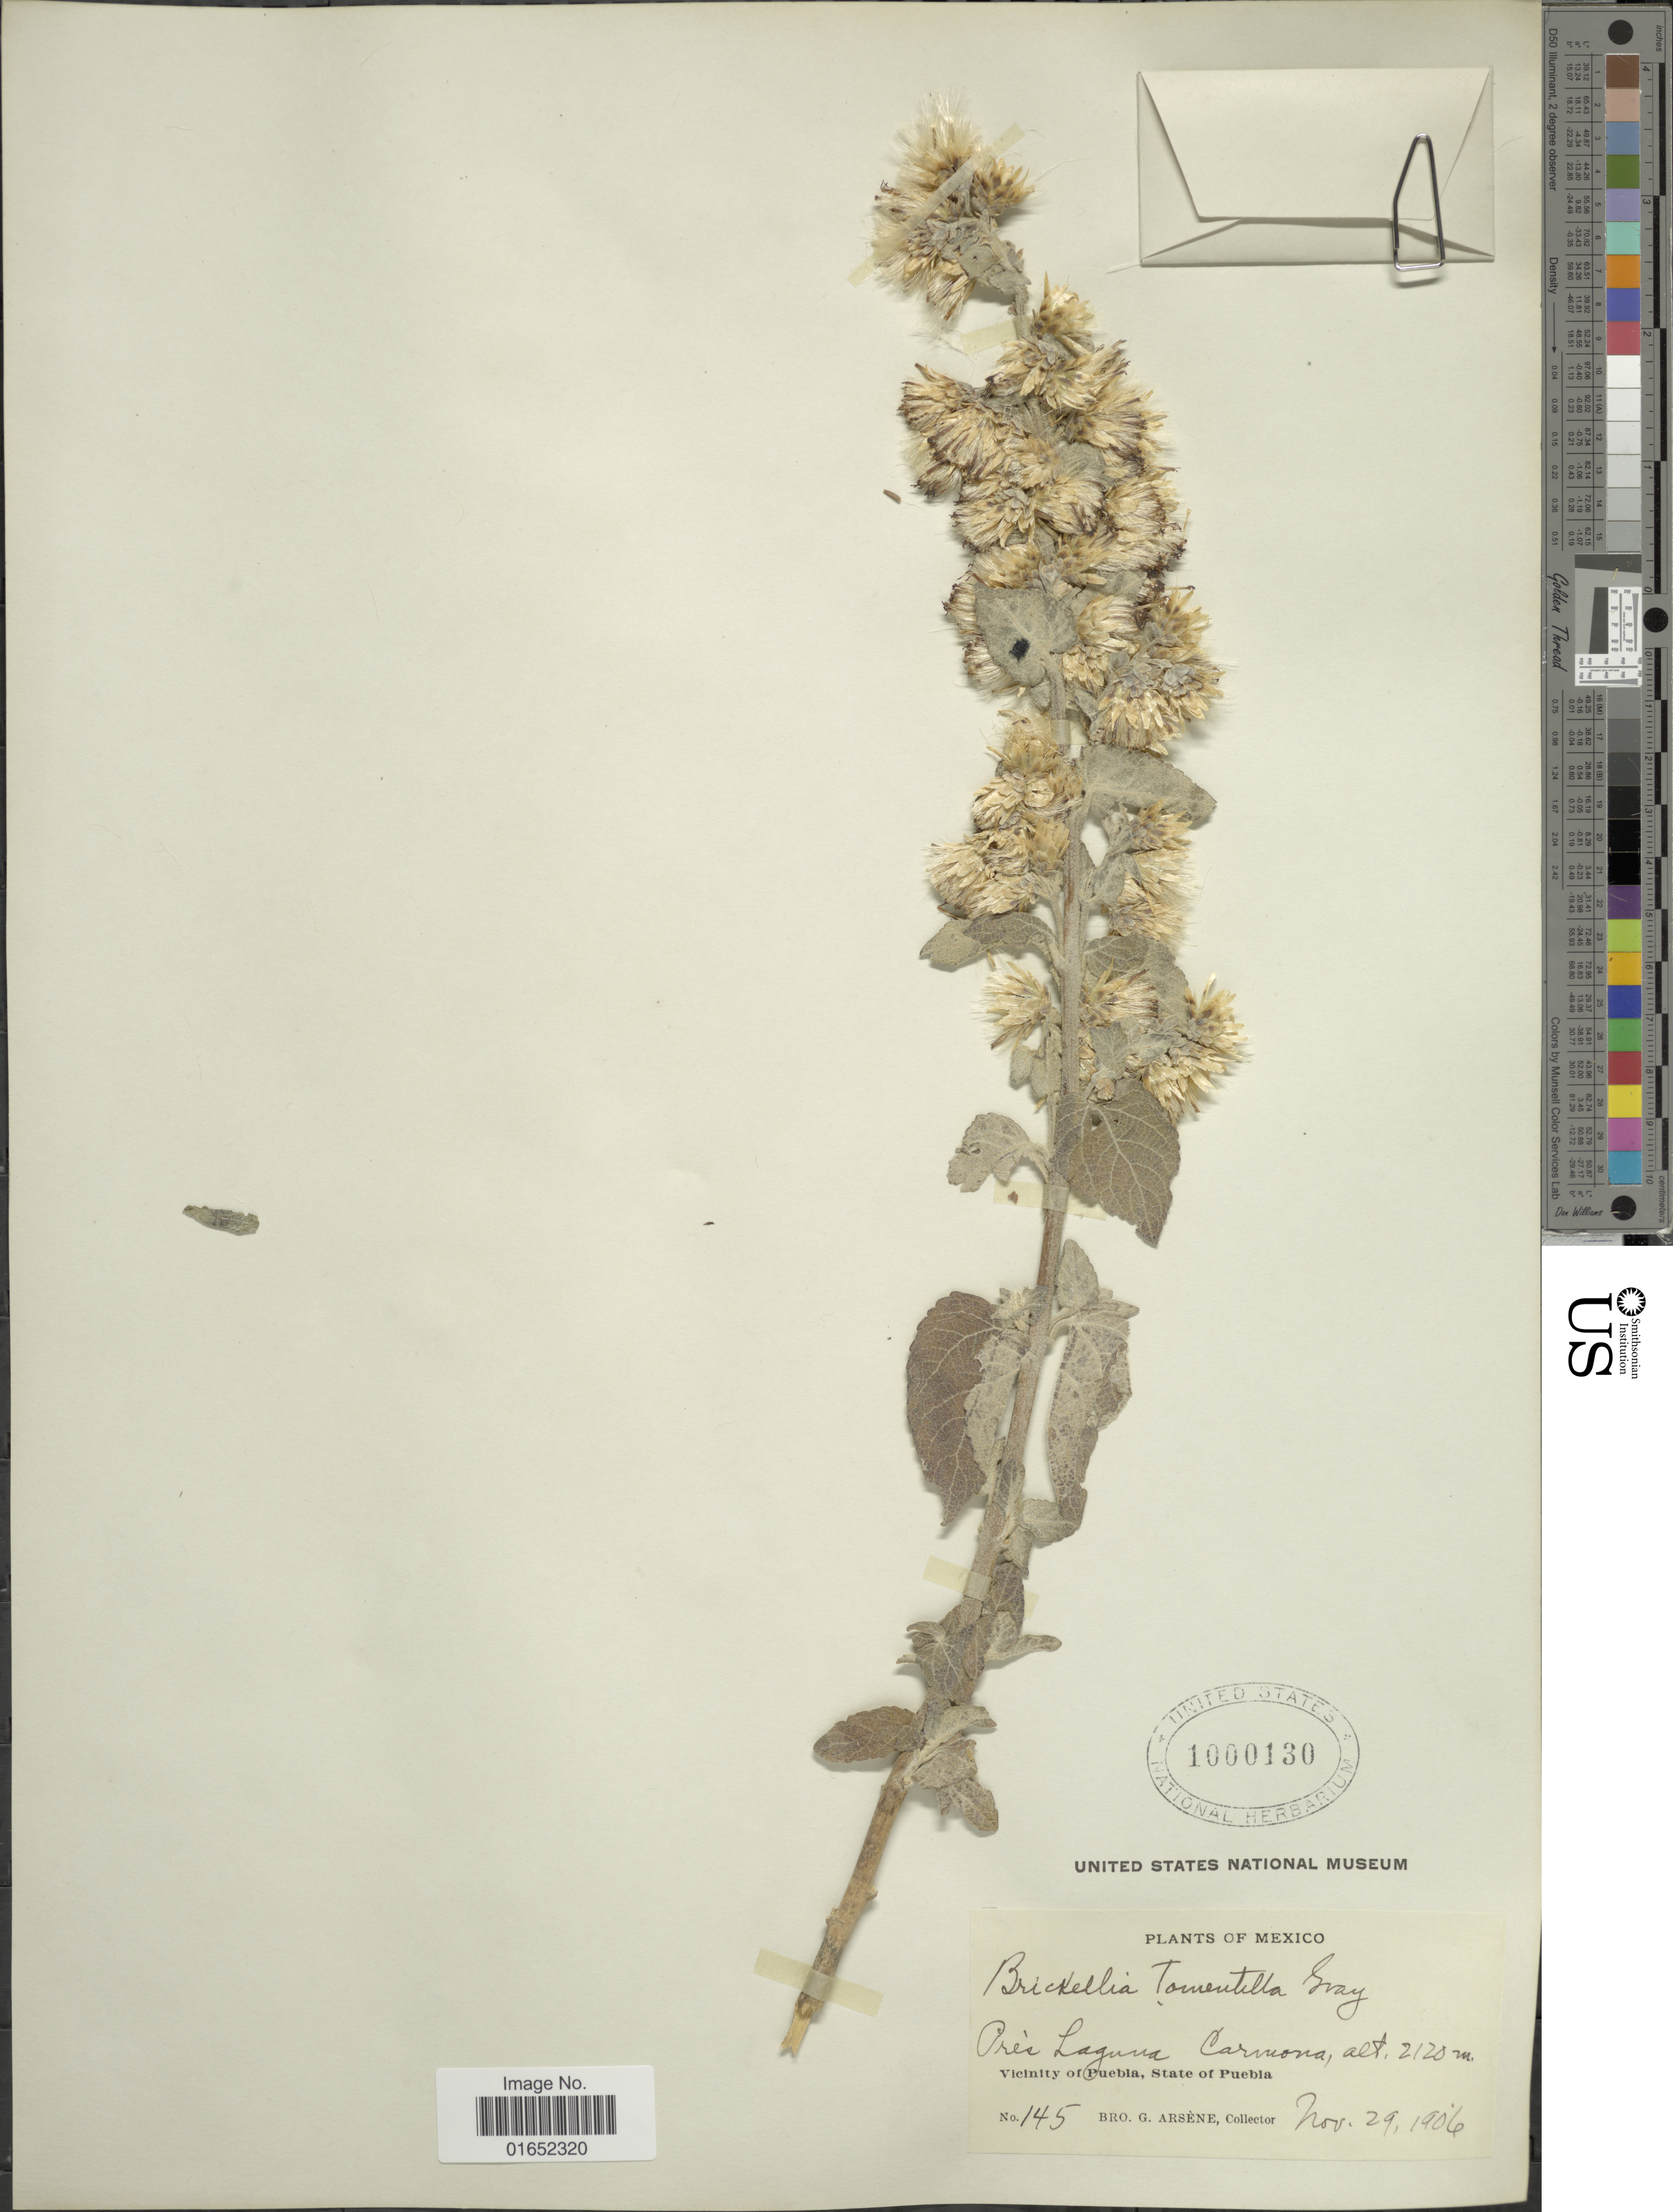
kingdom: Plantae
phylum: Tracheophyta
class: Magnoliopsida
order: Asterales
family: Asteraceae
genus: Brickellia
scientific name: Brickellia tomentella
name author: A. Gray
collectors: Bro. G. Arsène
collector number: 145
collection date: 1906-11-29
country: Mexico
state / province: Puebla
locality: Près Laguna Carmona, Vicinity of Puebla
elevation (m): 2120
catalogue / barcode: US 1000130